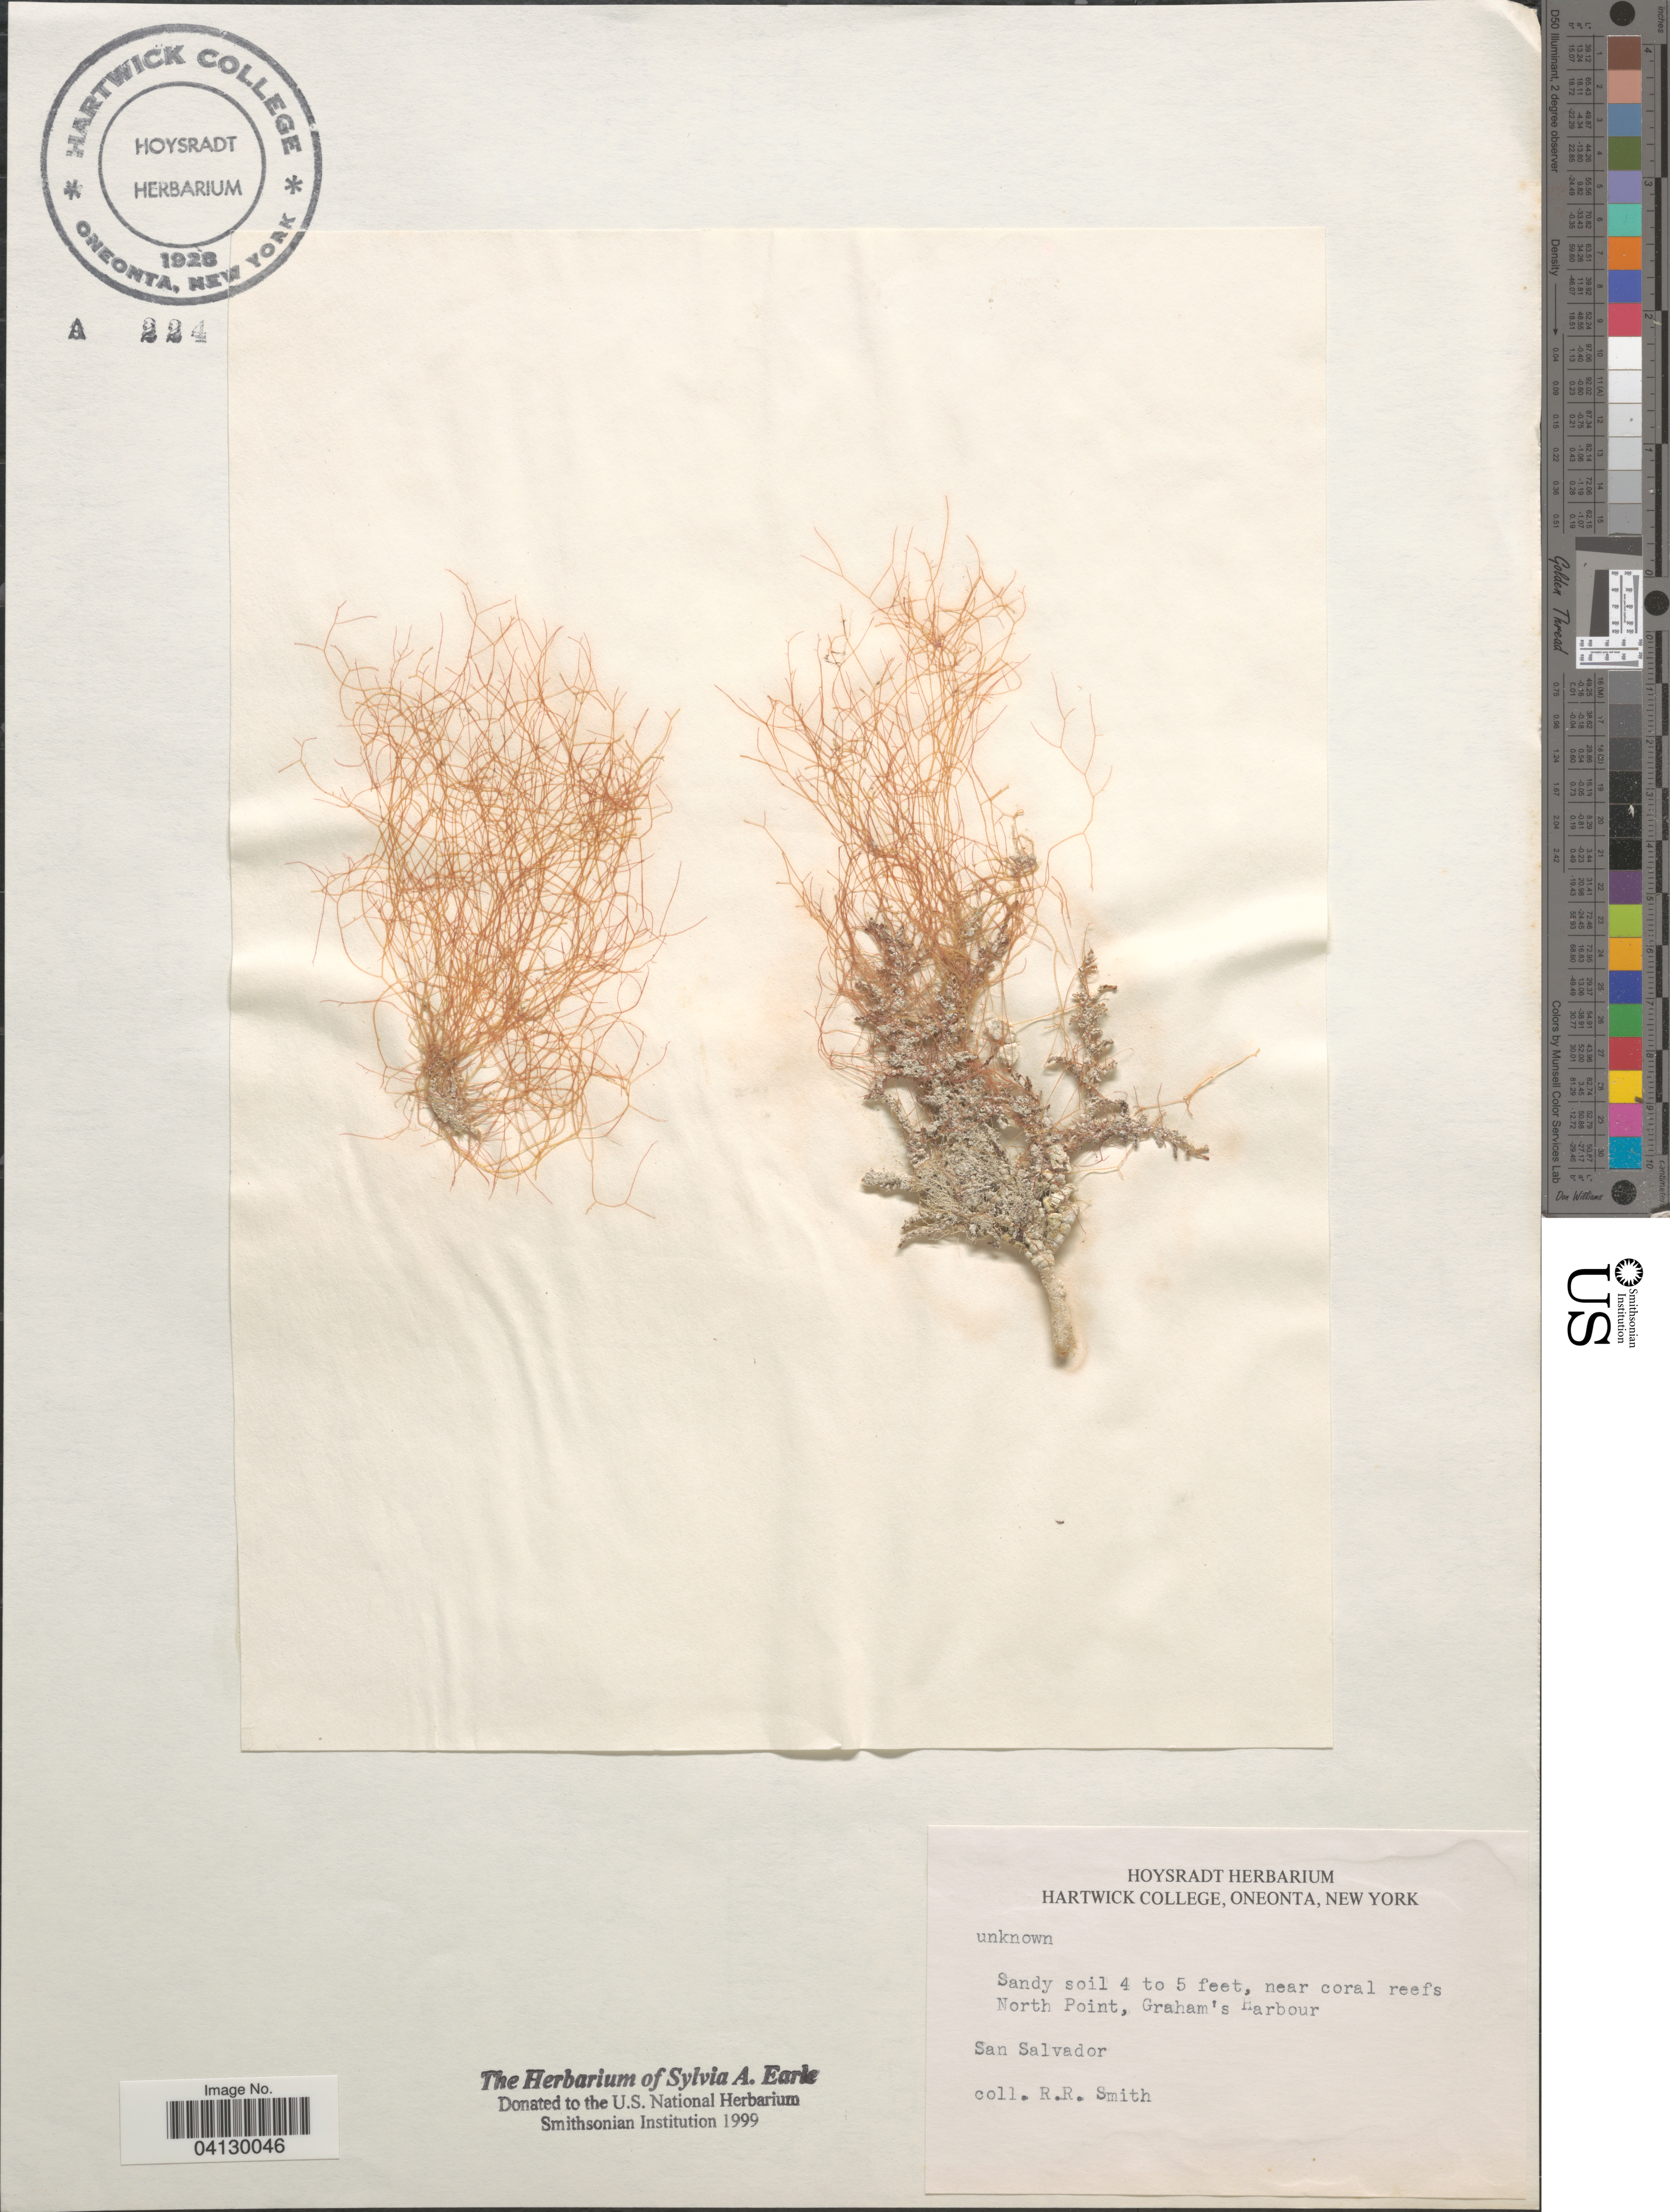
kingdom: Plantae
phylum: Rhodophyta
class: Florideophyceae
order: Corallinales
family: Corallinaceae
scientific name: Crustose Coralline Algae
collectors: R. Smith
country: Bahamas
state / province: San Salvador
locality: Near coral reefs North Point, Graham's Harbour.